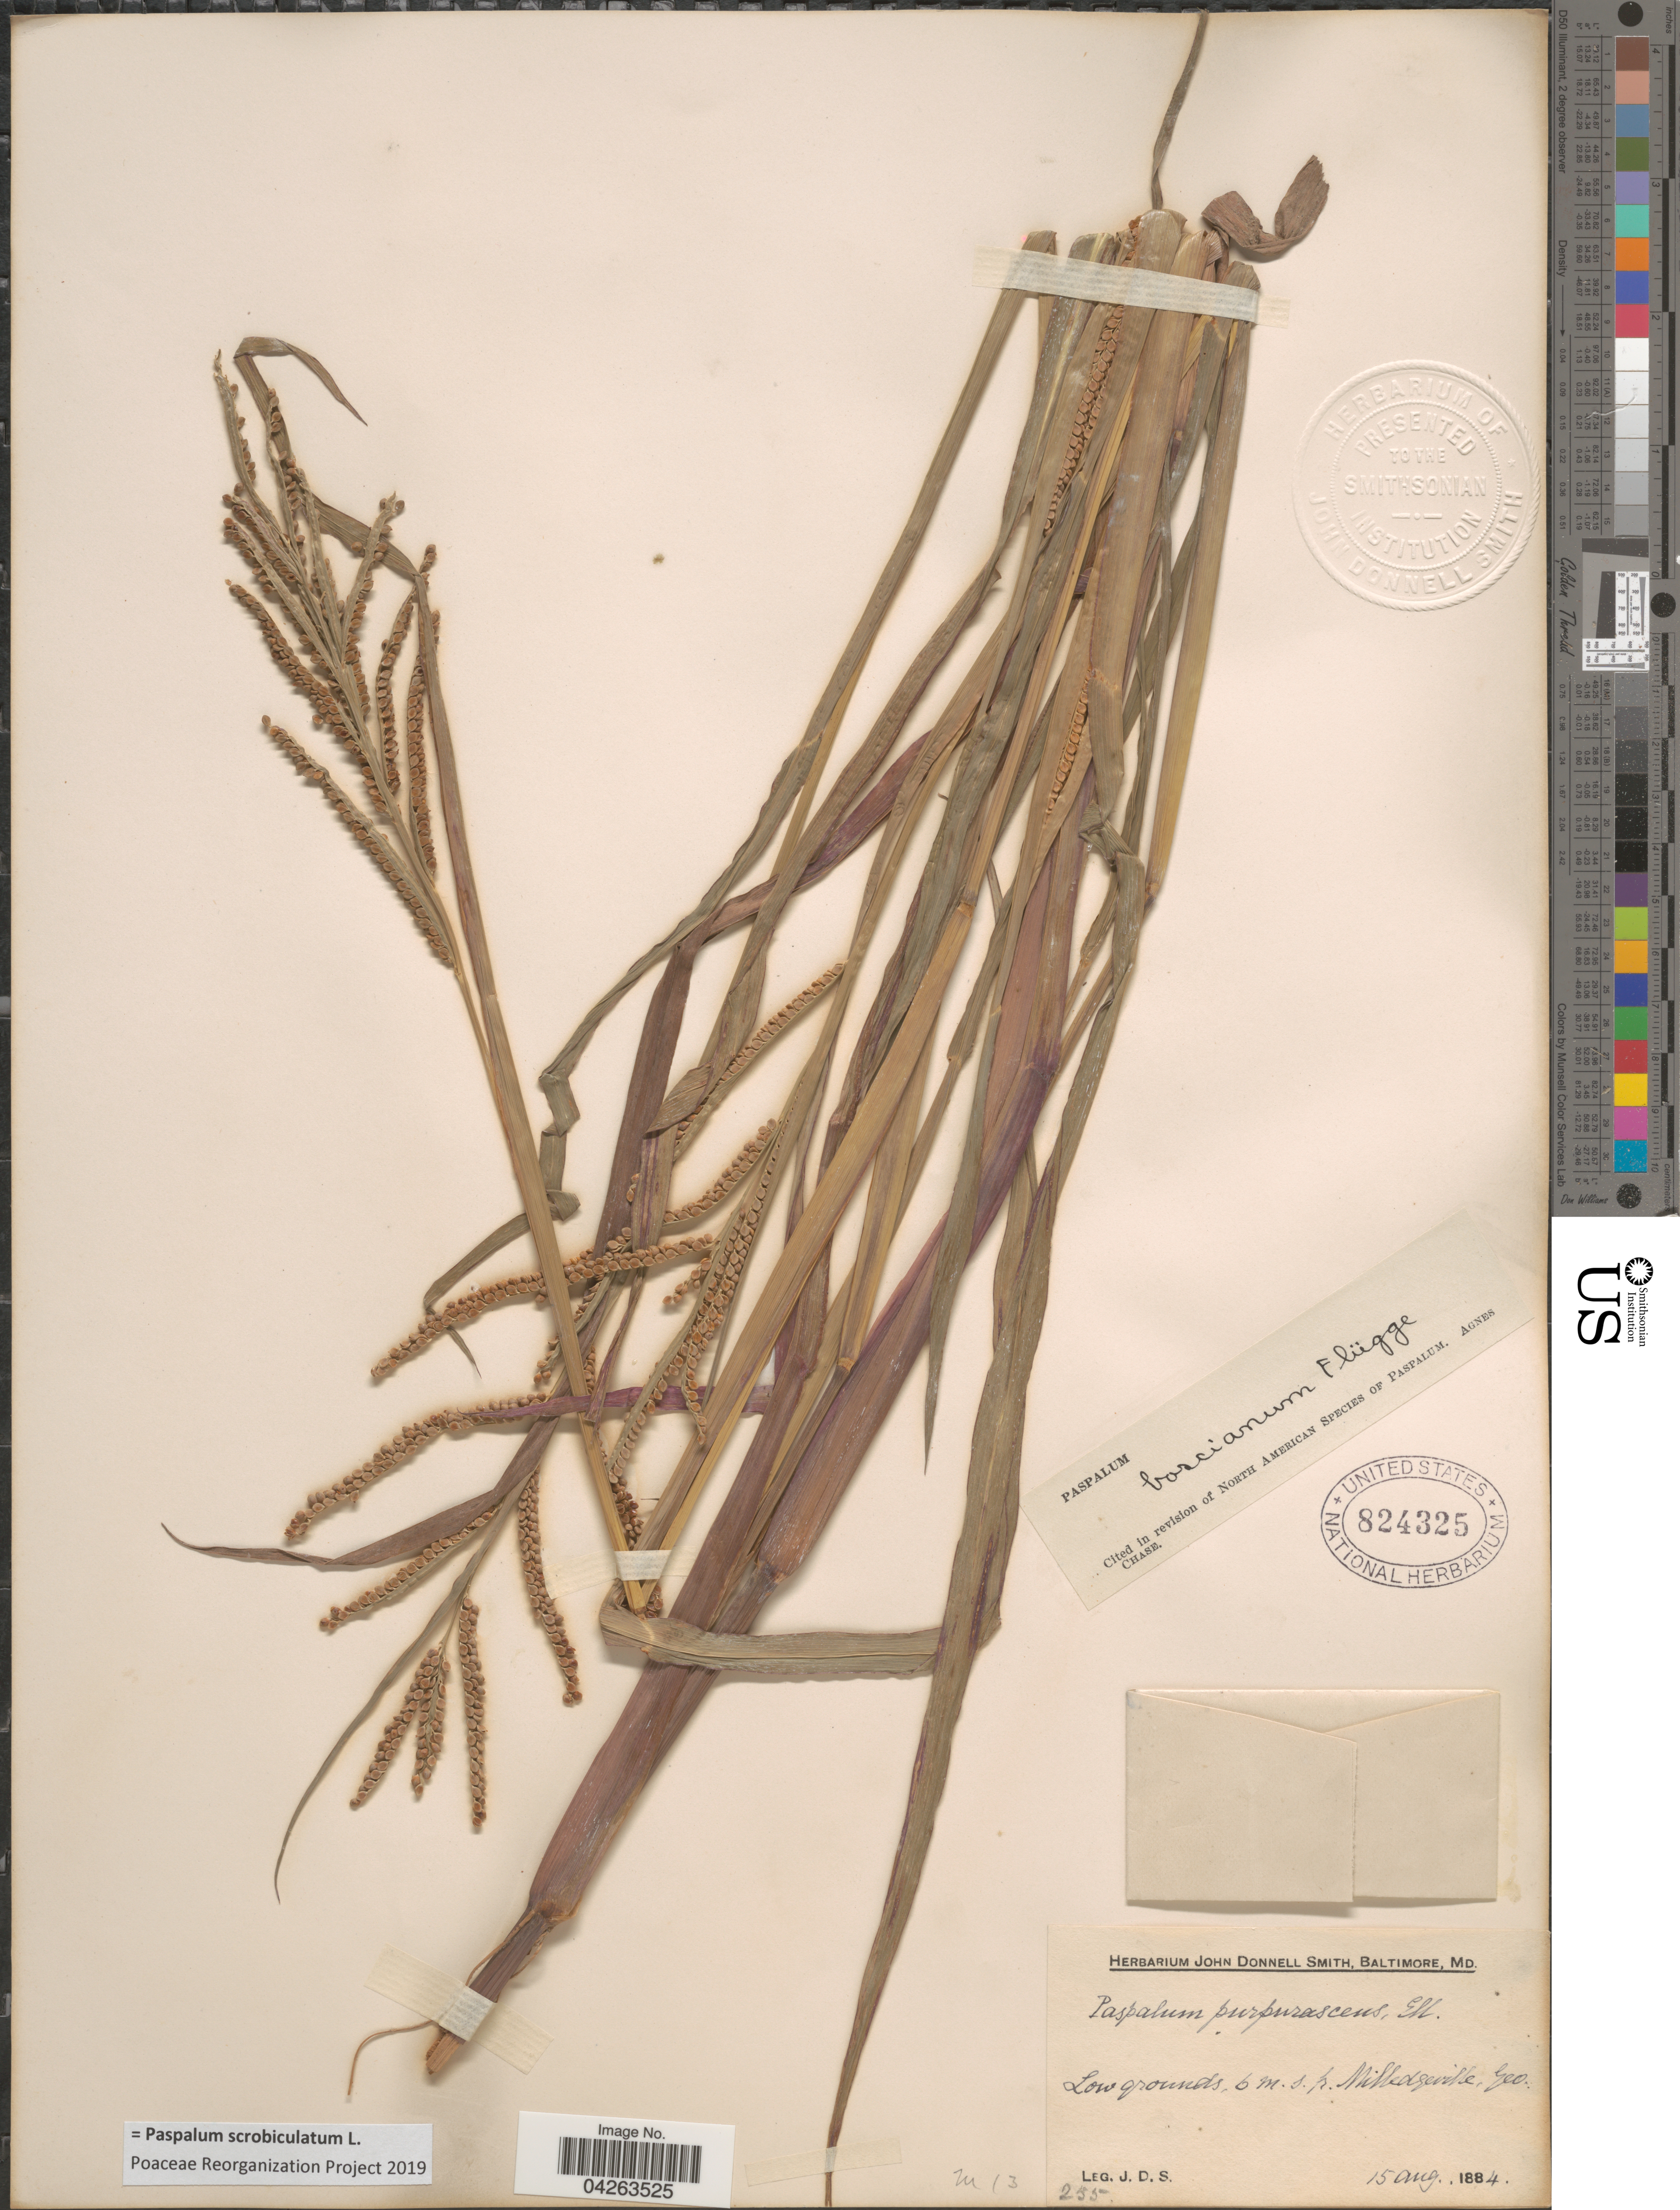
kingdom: Plantae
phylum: Tracheophyta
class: Liliopsida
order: Poales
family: Poaceae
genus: Paspalum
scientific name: Paspalum scrobiculatum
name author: L.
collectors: J. Donnell Smith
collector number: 255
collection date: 1884-08-15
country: United States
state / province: Georgia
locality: Low grounds, 6 m. s. fr. Milledgeville.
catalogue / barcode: US 824325